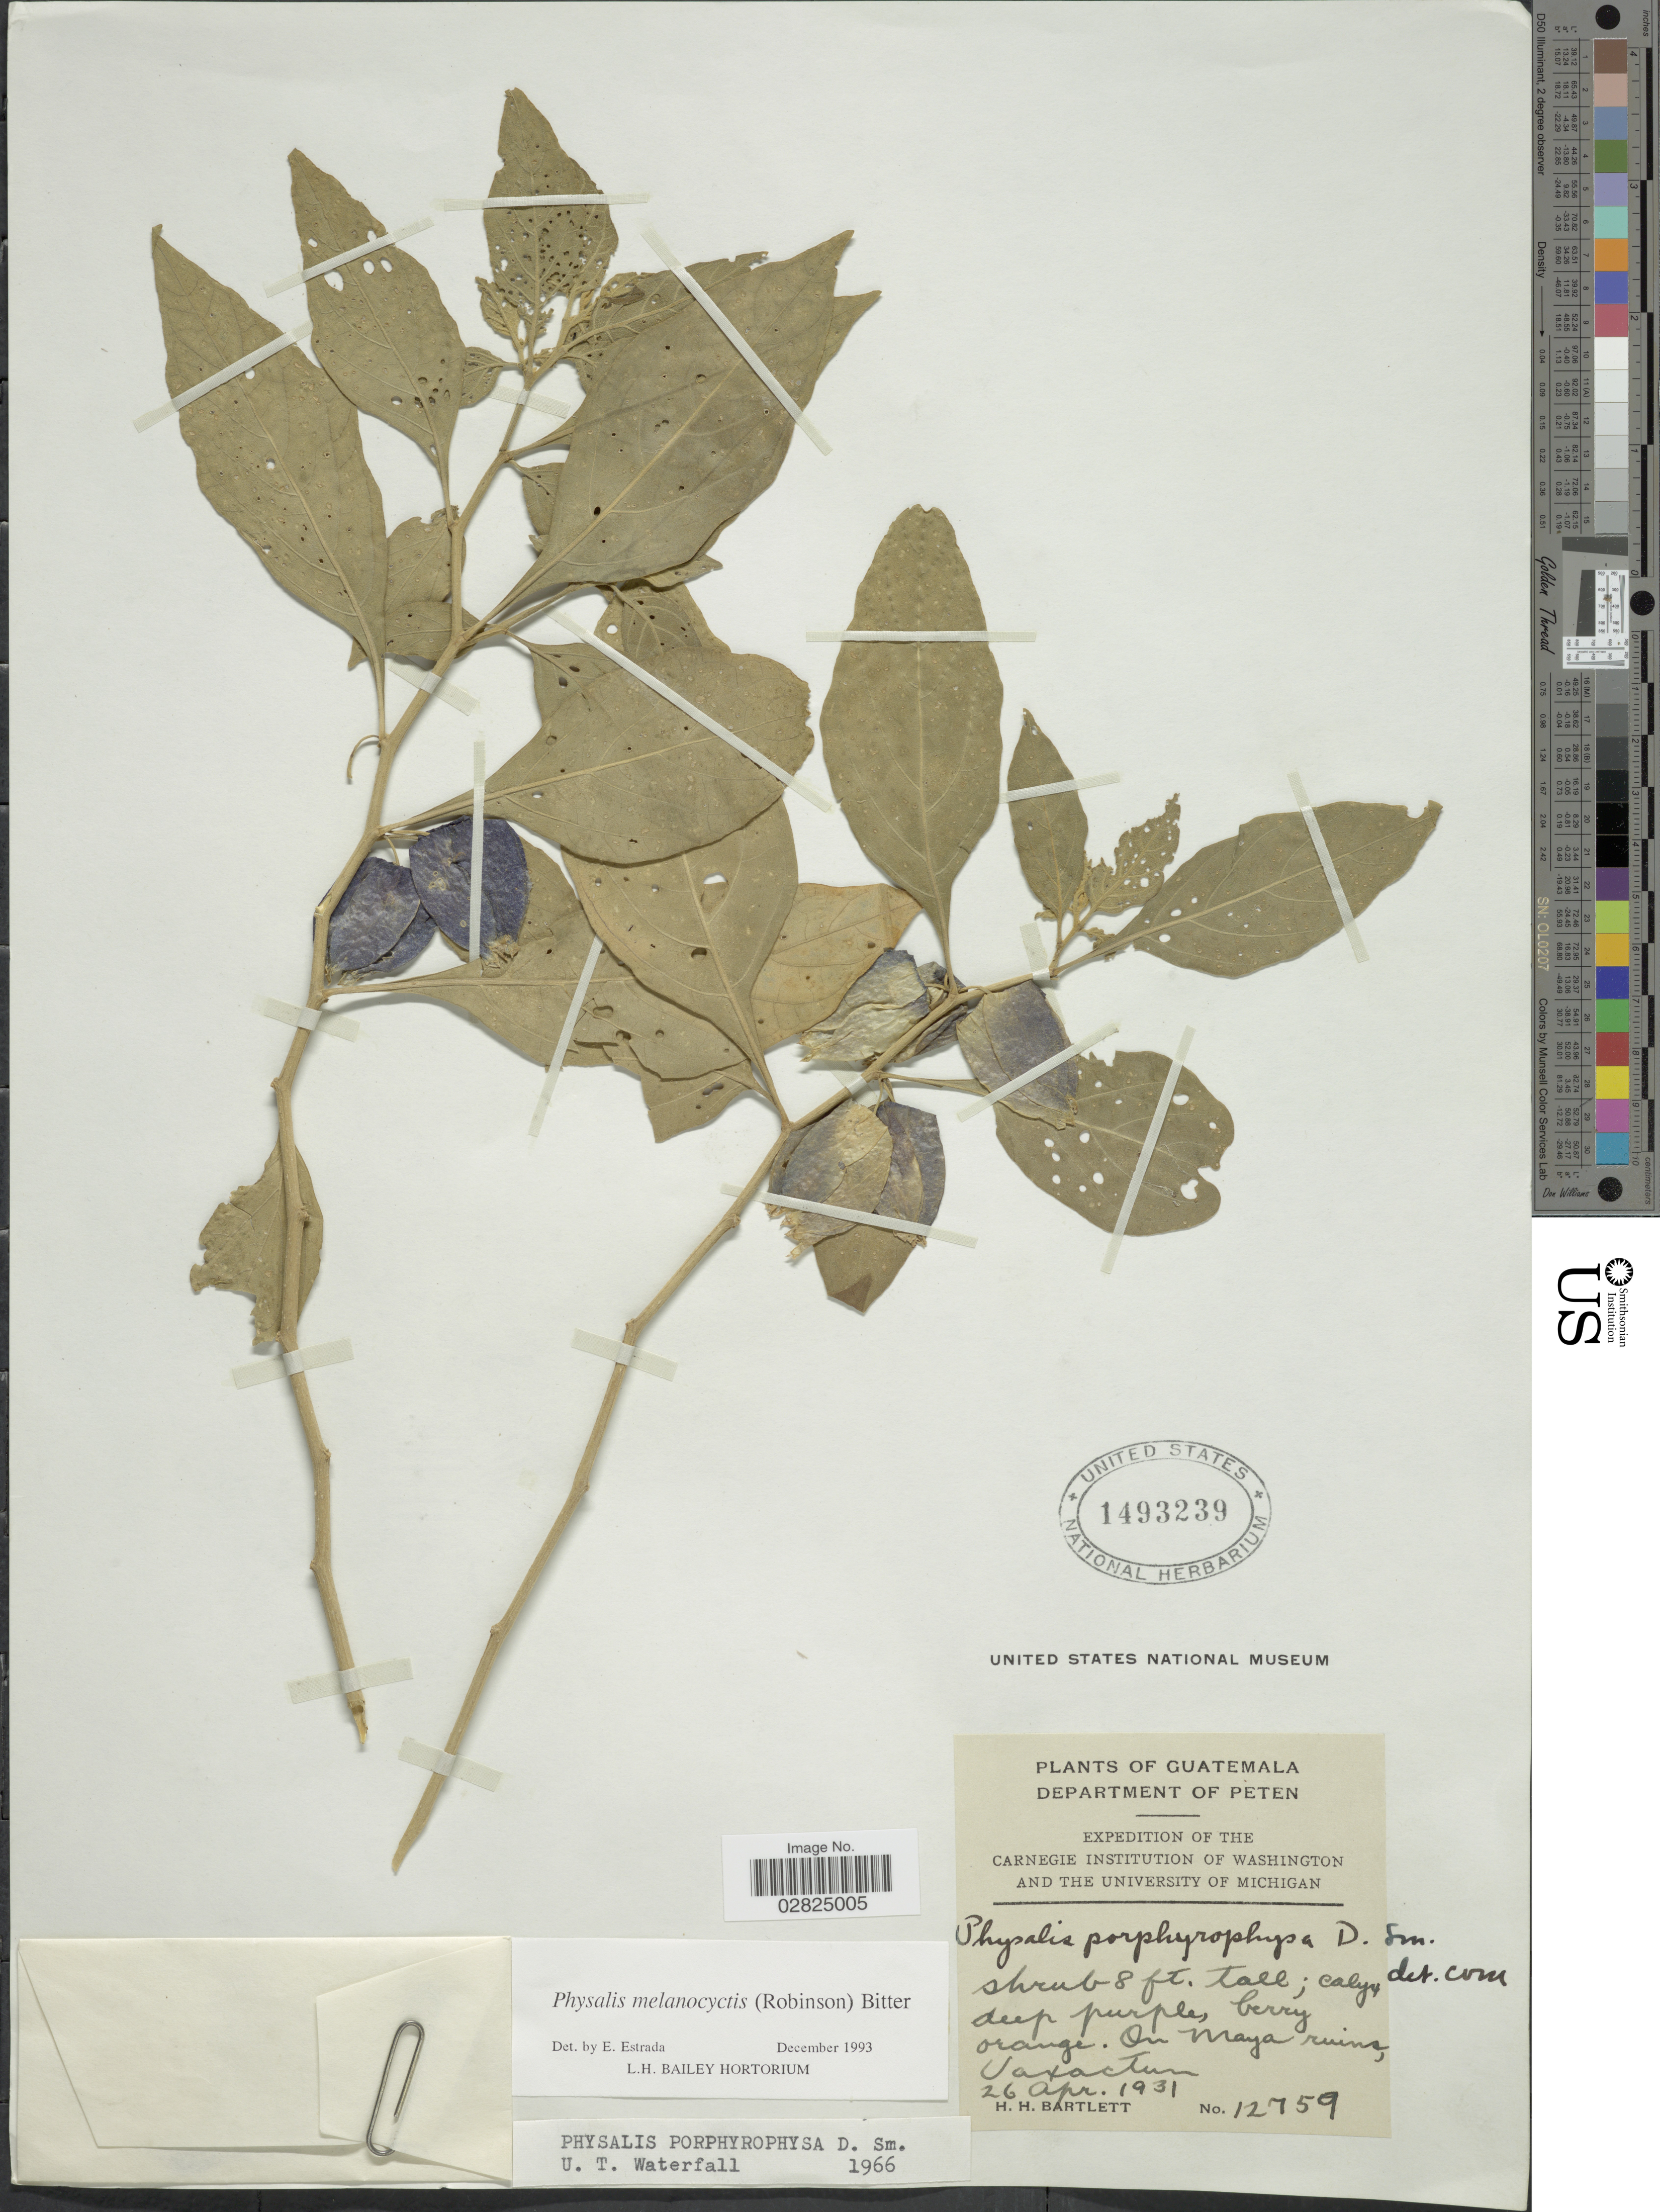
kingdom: Plantae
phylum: Tracheophyta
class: Magnoliopsida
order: Solanales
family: Solanaceae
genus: Physalis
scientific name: Physalis melanocystis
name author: (B.L. Rob.) Bitter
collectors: H. H. Bartlett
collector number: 12759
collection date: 1931-04-26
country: Guatemala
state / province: El Petén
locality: Department of Peten. On Maya ruins, Uaxactun.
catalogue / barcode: US 1493239